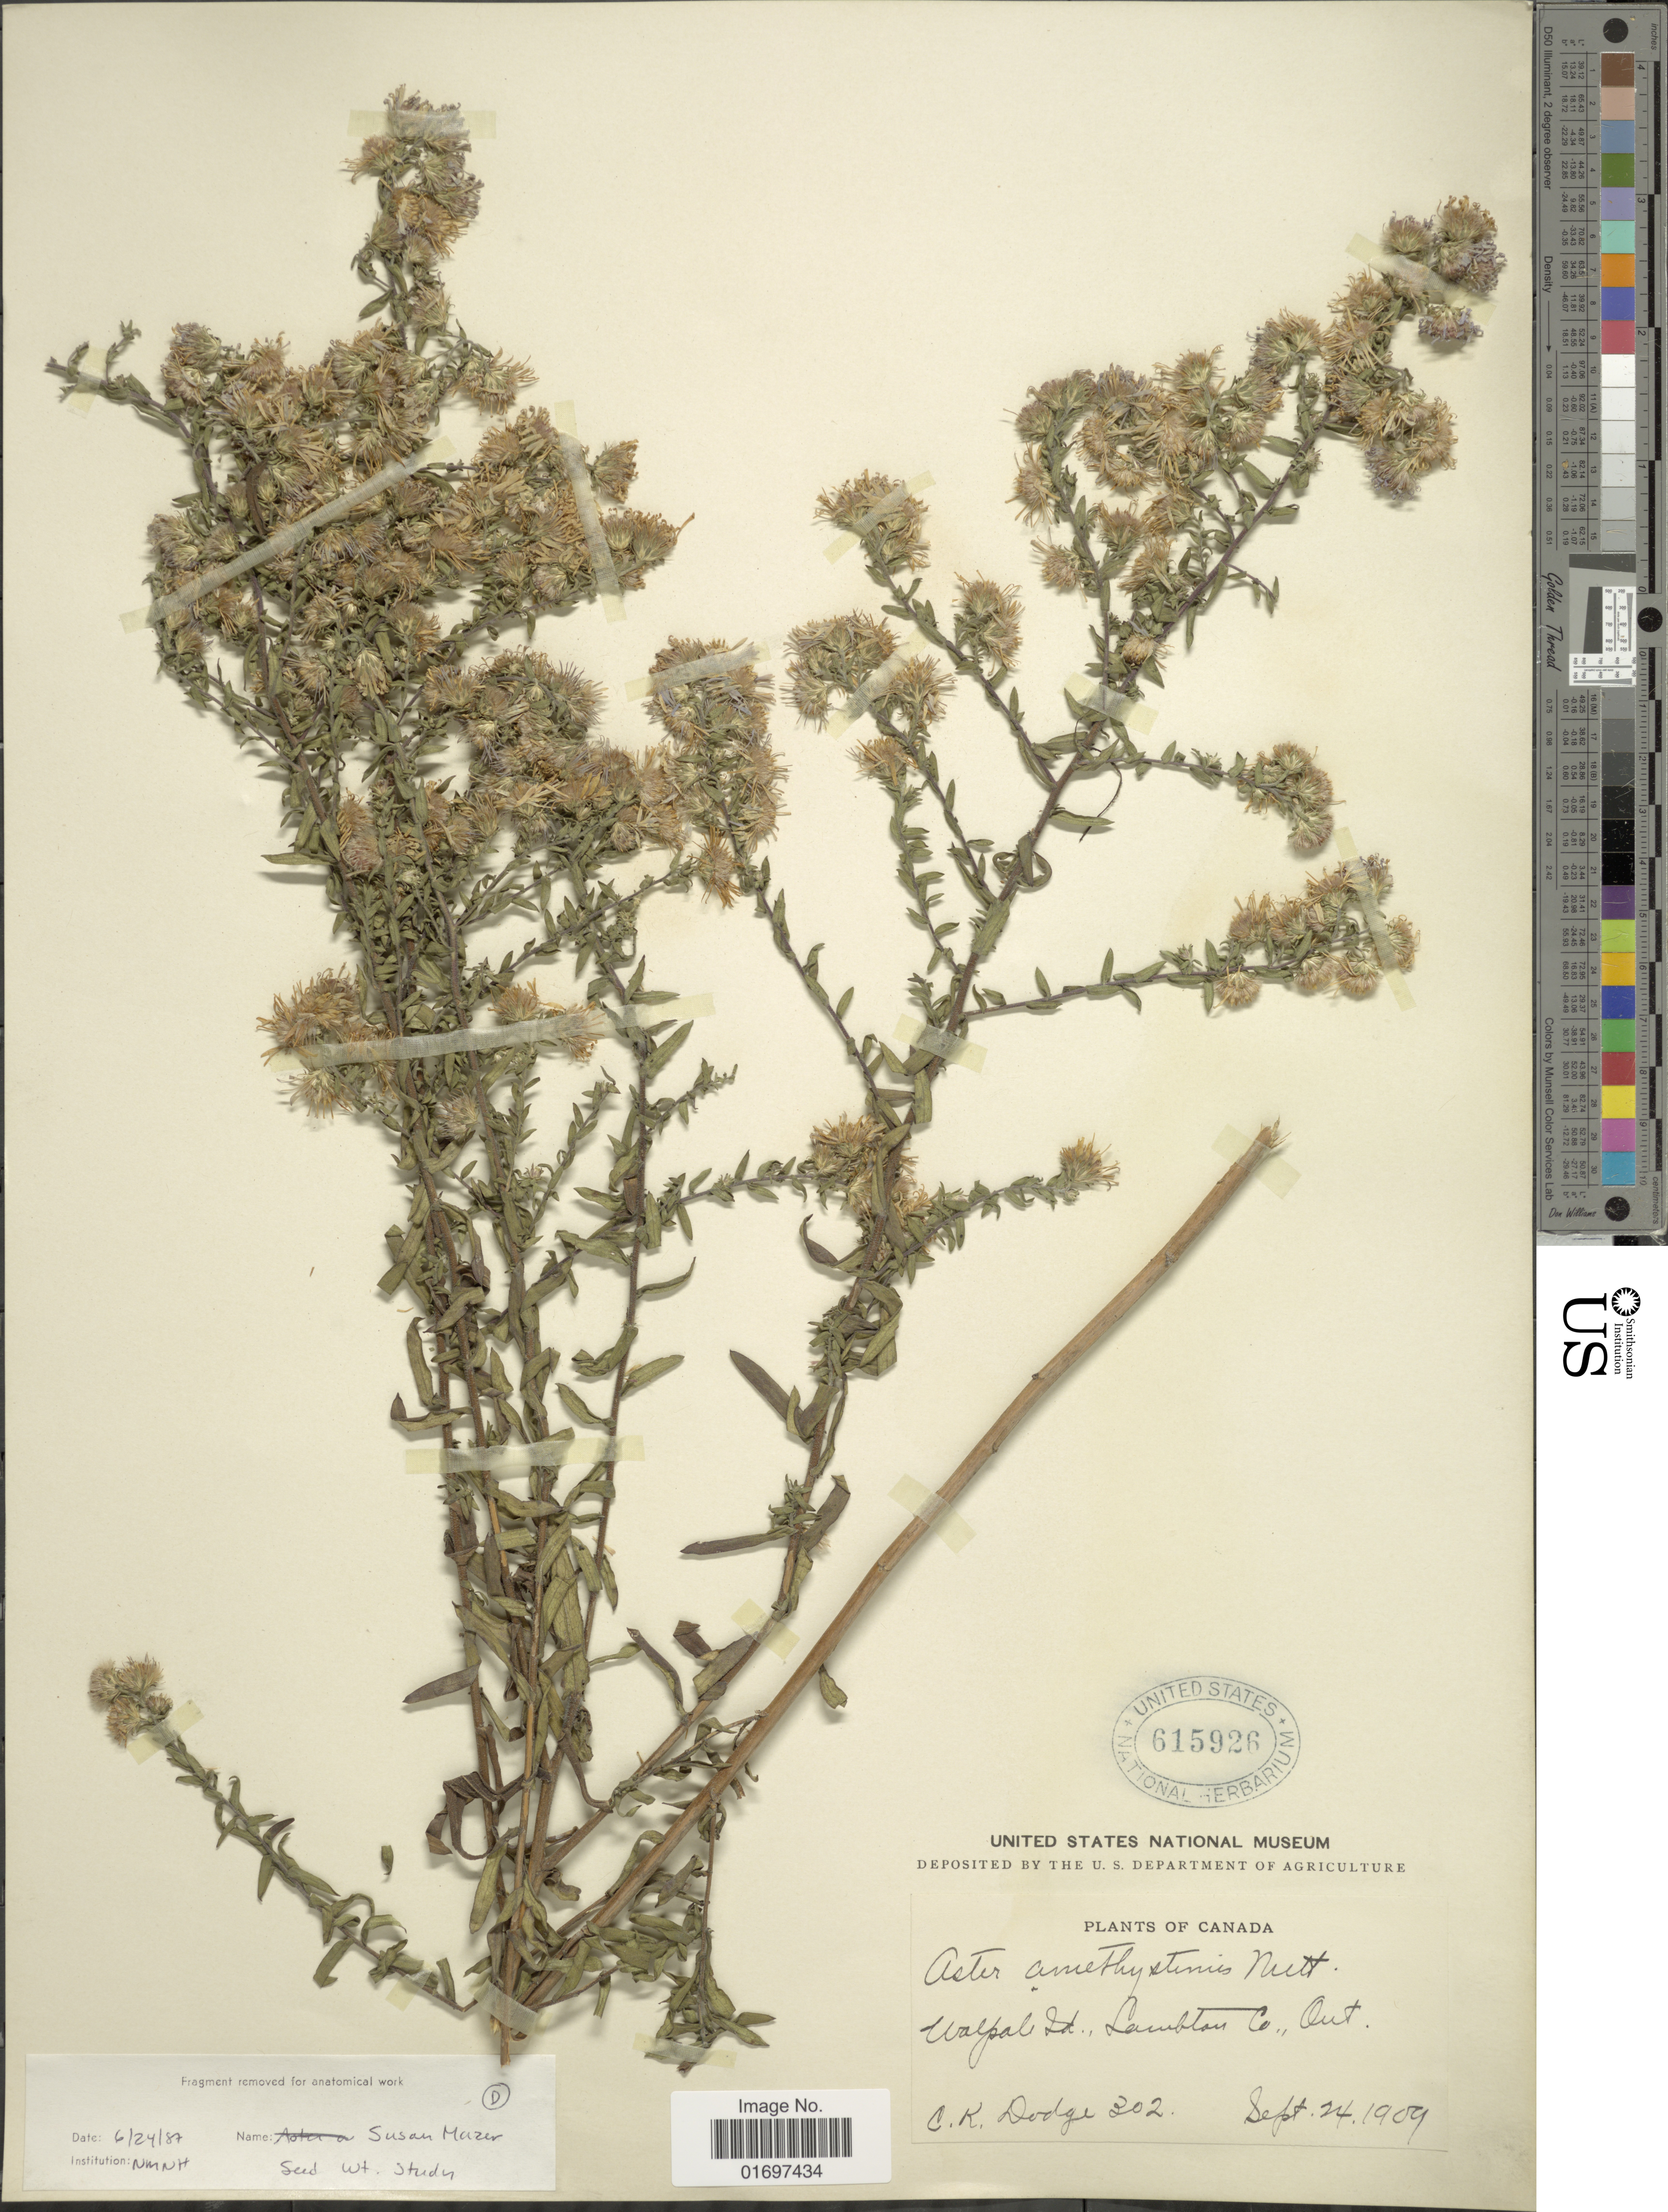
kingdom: Plantae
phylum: Tracheophyta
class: Magnoliopsida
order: Asterales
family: Asteraceae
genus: Symphyotrichum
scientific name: Symphyotrichum x amethystinum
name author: (Nutt.) G.L. Nesom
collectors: C. Dodge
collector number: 302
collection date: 1909-09-24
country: Canada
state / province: Ontario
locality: Walpole Id., Lambton Co., Ont.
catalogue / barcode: US 615926